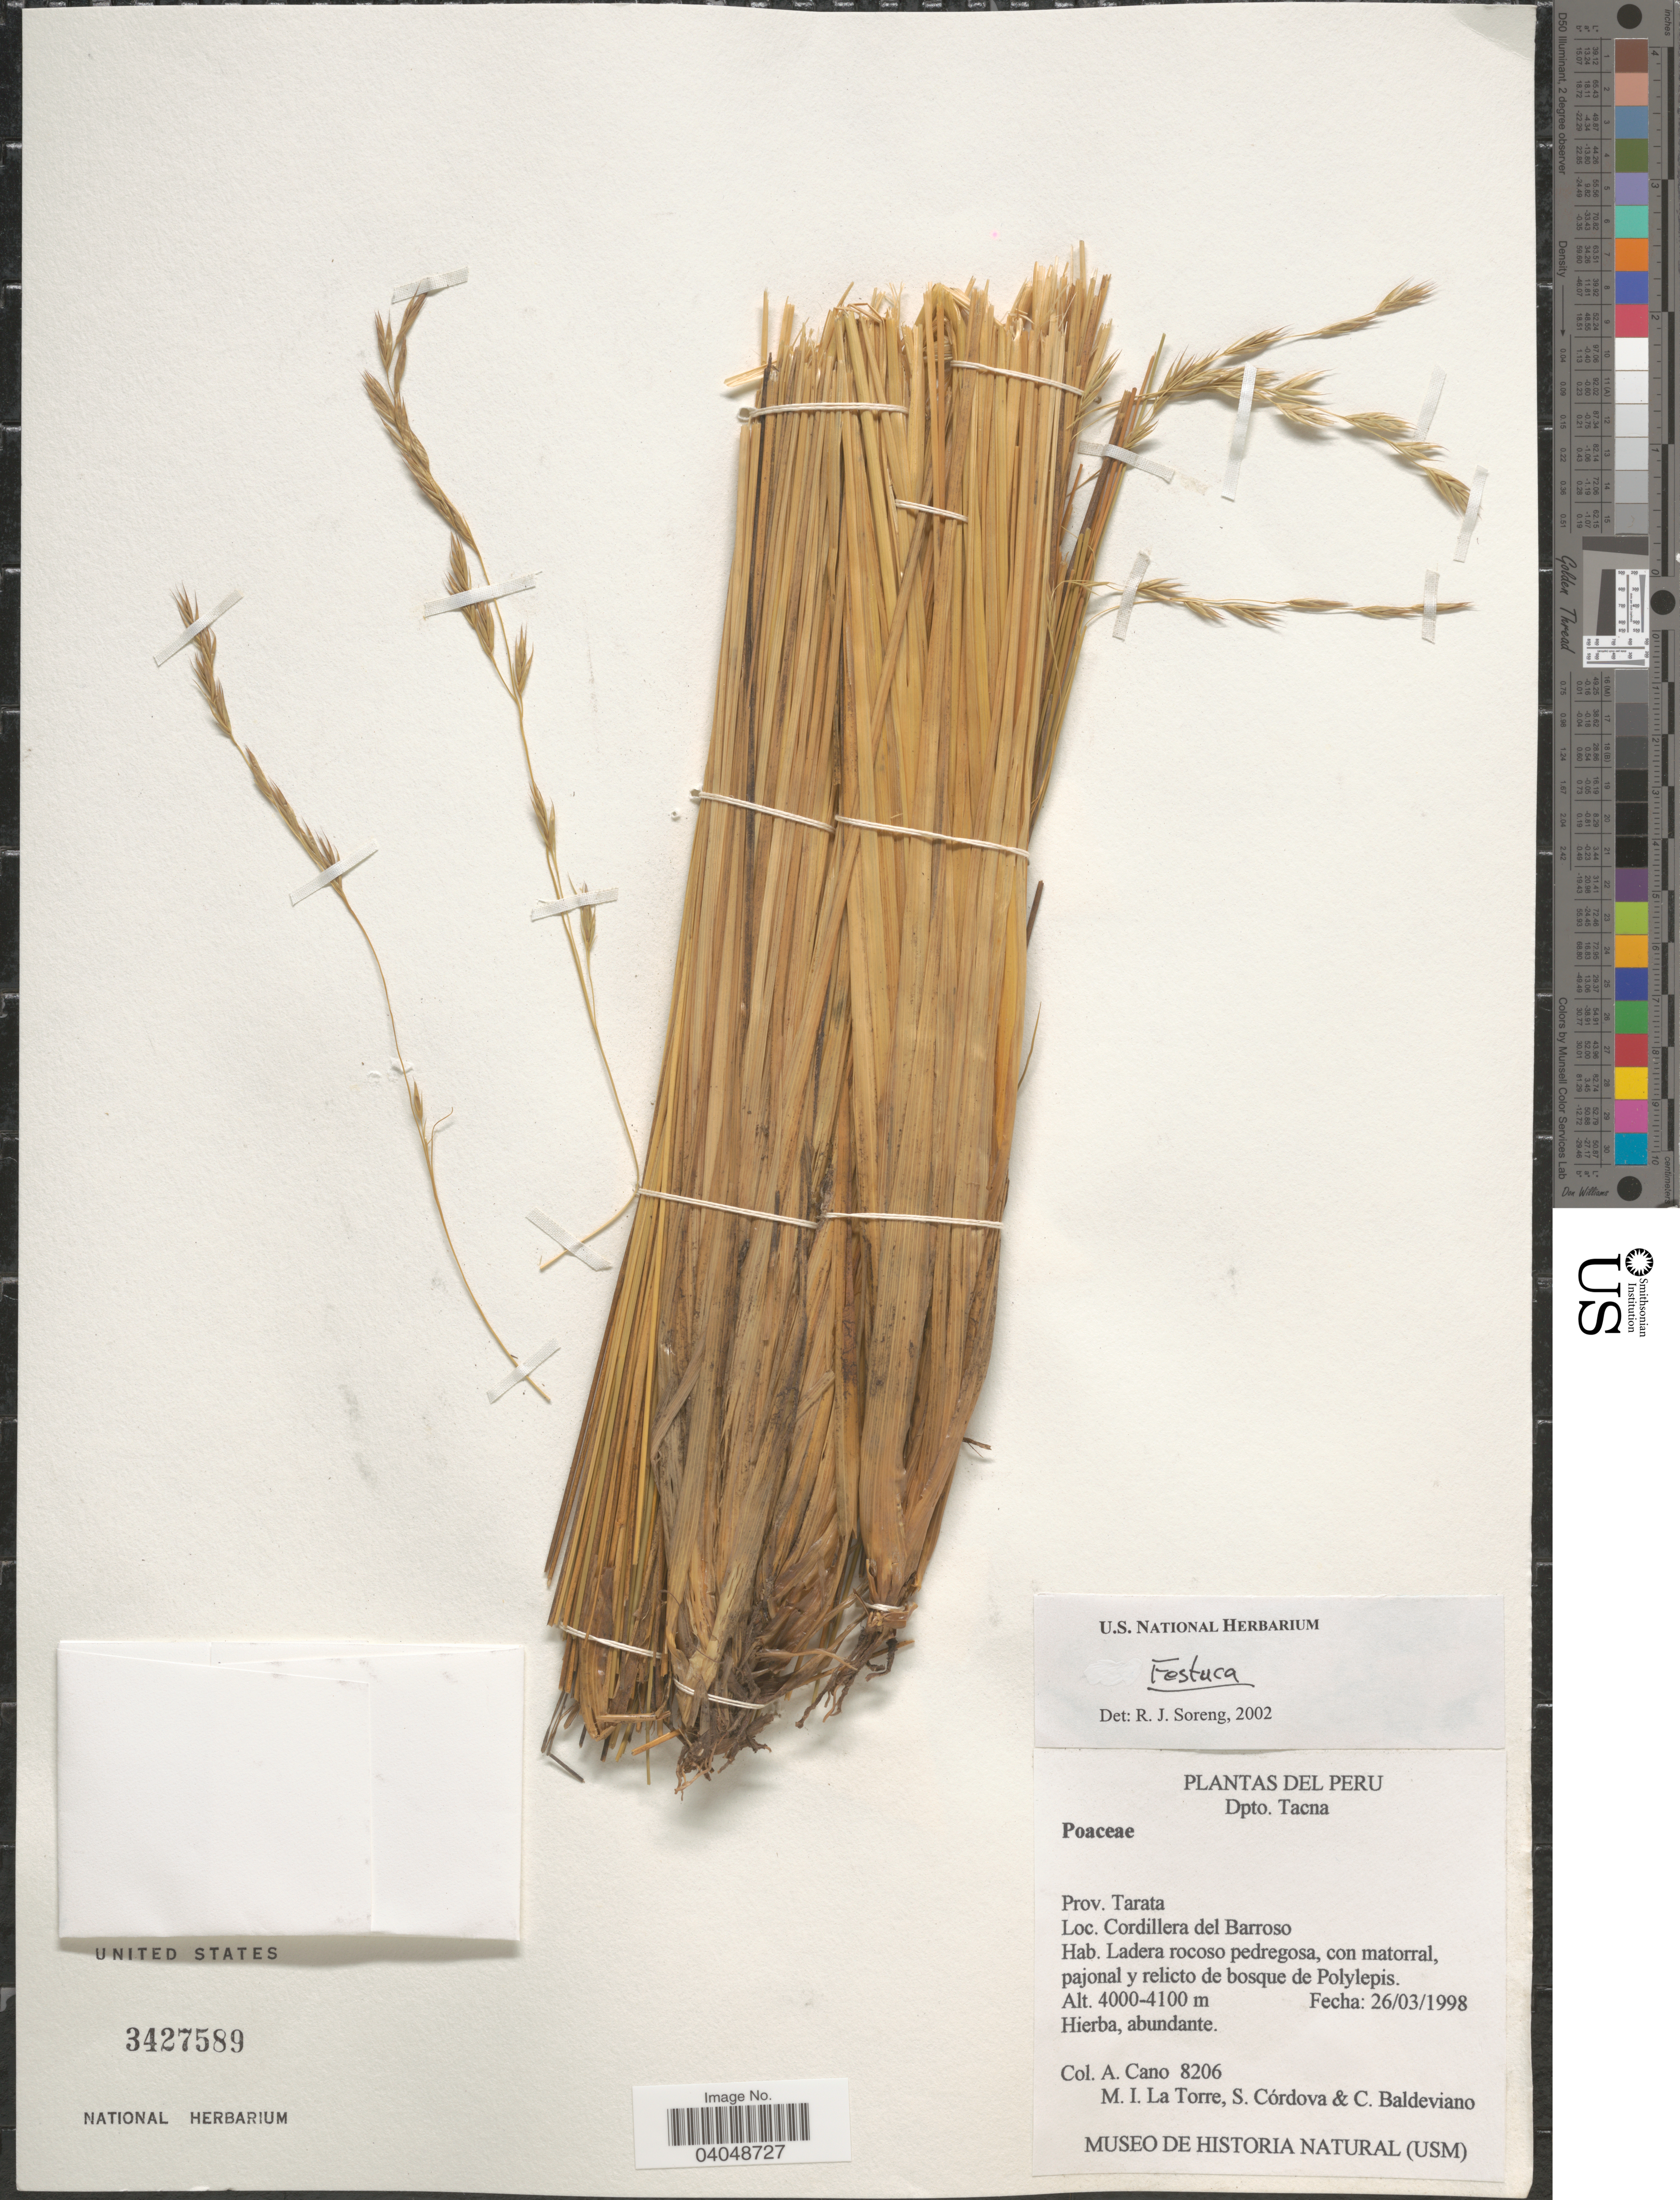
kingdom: Plantae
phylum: Tracheophyta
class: Liliopsida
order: Poales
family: Poaceae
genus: Festuca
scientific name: Festuca sp.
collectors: A. Cano, M. La Torre, S. Cordova & C. Baldeviano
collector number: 8206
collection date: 1998-03-26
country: Peru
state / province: Tacna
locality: Dpto. Tacna. Prov. Tarata. Cordillera del Barroso.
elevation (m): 4000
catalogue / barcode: US 3427589